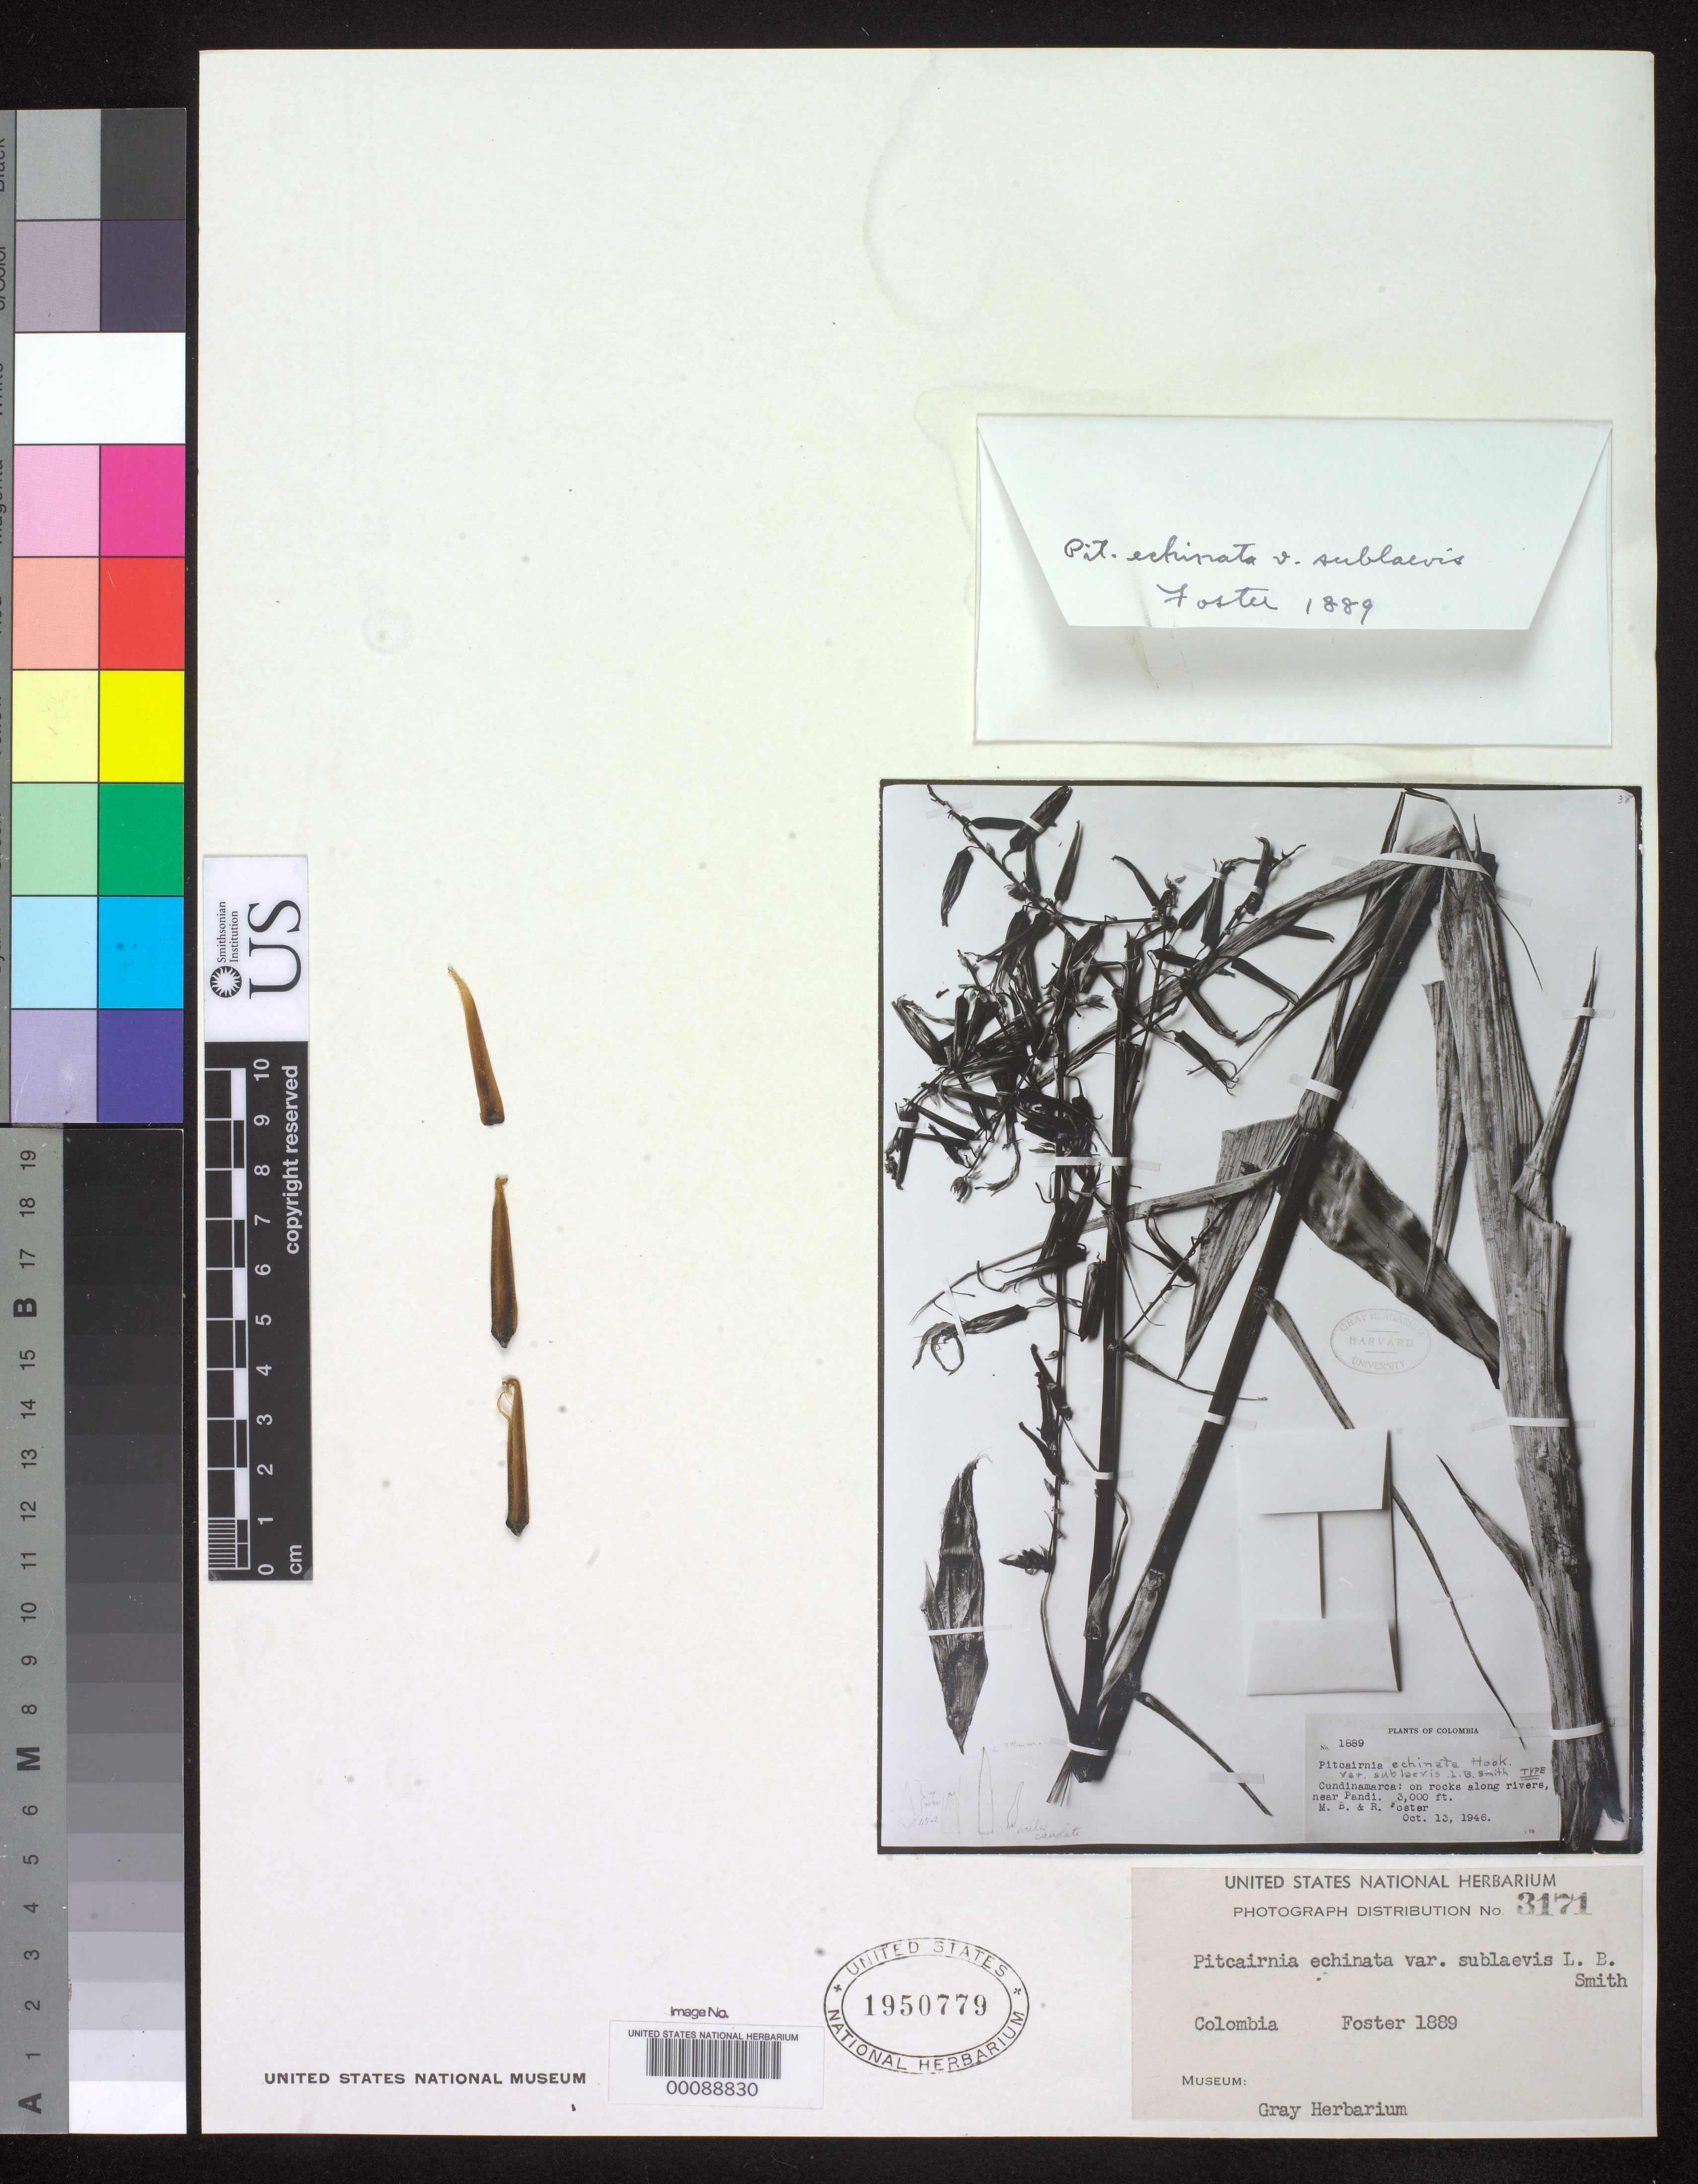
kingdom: Plantae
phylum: Tracheophyta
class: Liliopsida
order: Poales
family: Bromeliaceae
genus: Pitcairnia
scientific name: Pitcairnia echinata var. sublaevis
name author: L.B. Sm.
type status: Isotype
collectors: M. B. Foster & R. C. Foster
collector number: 1889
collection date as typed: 13 Oct 1946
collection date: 1946-10-13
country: Colombia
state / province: Cundinamarca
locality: River near Pandi.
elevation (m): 914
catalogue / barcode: US 1950779